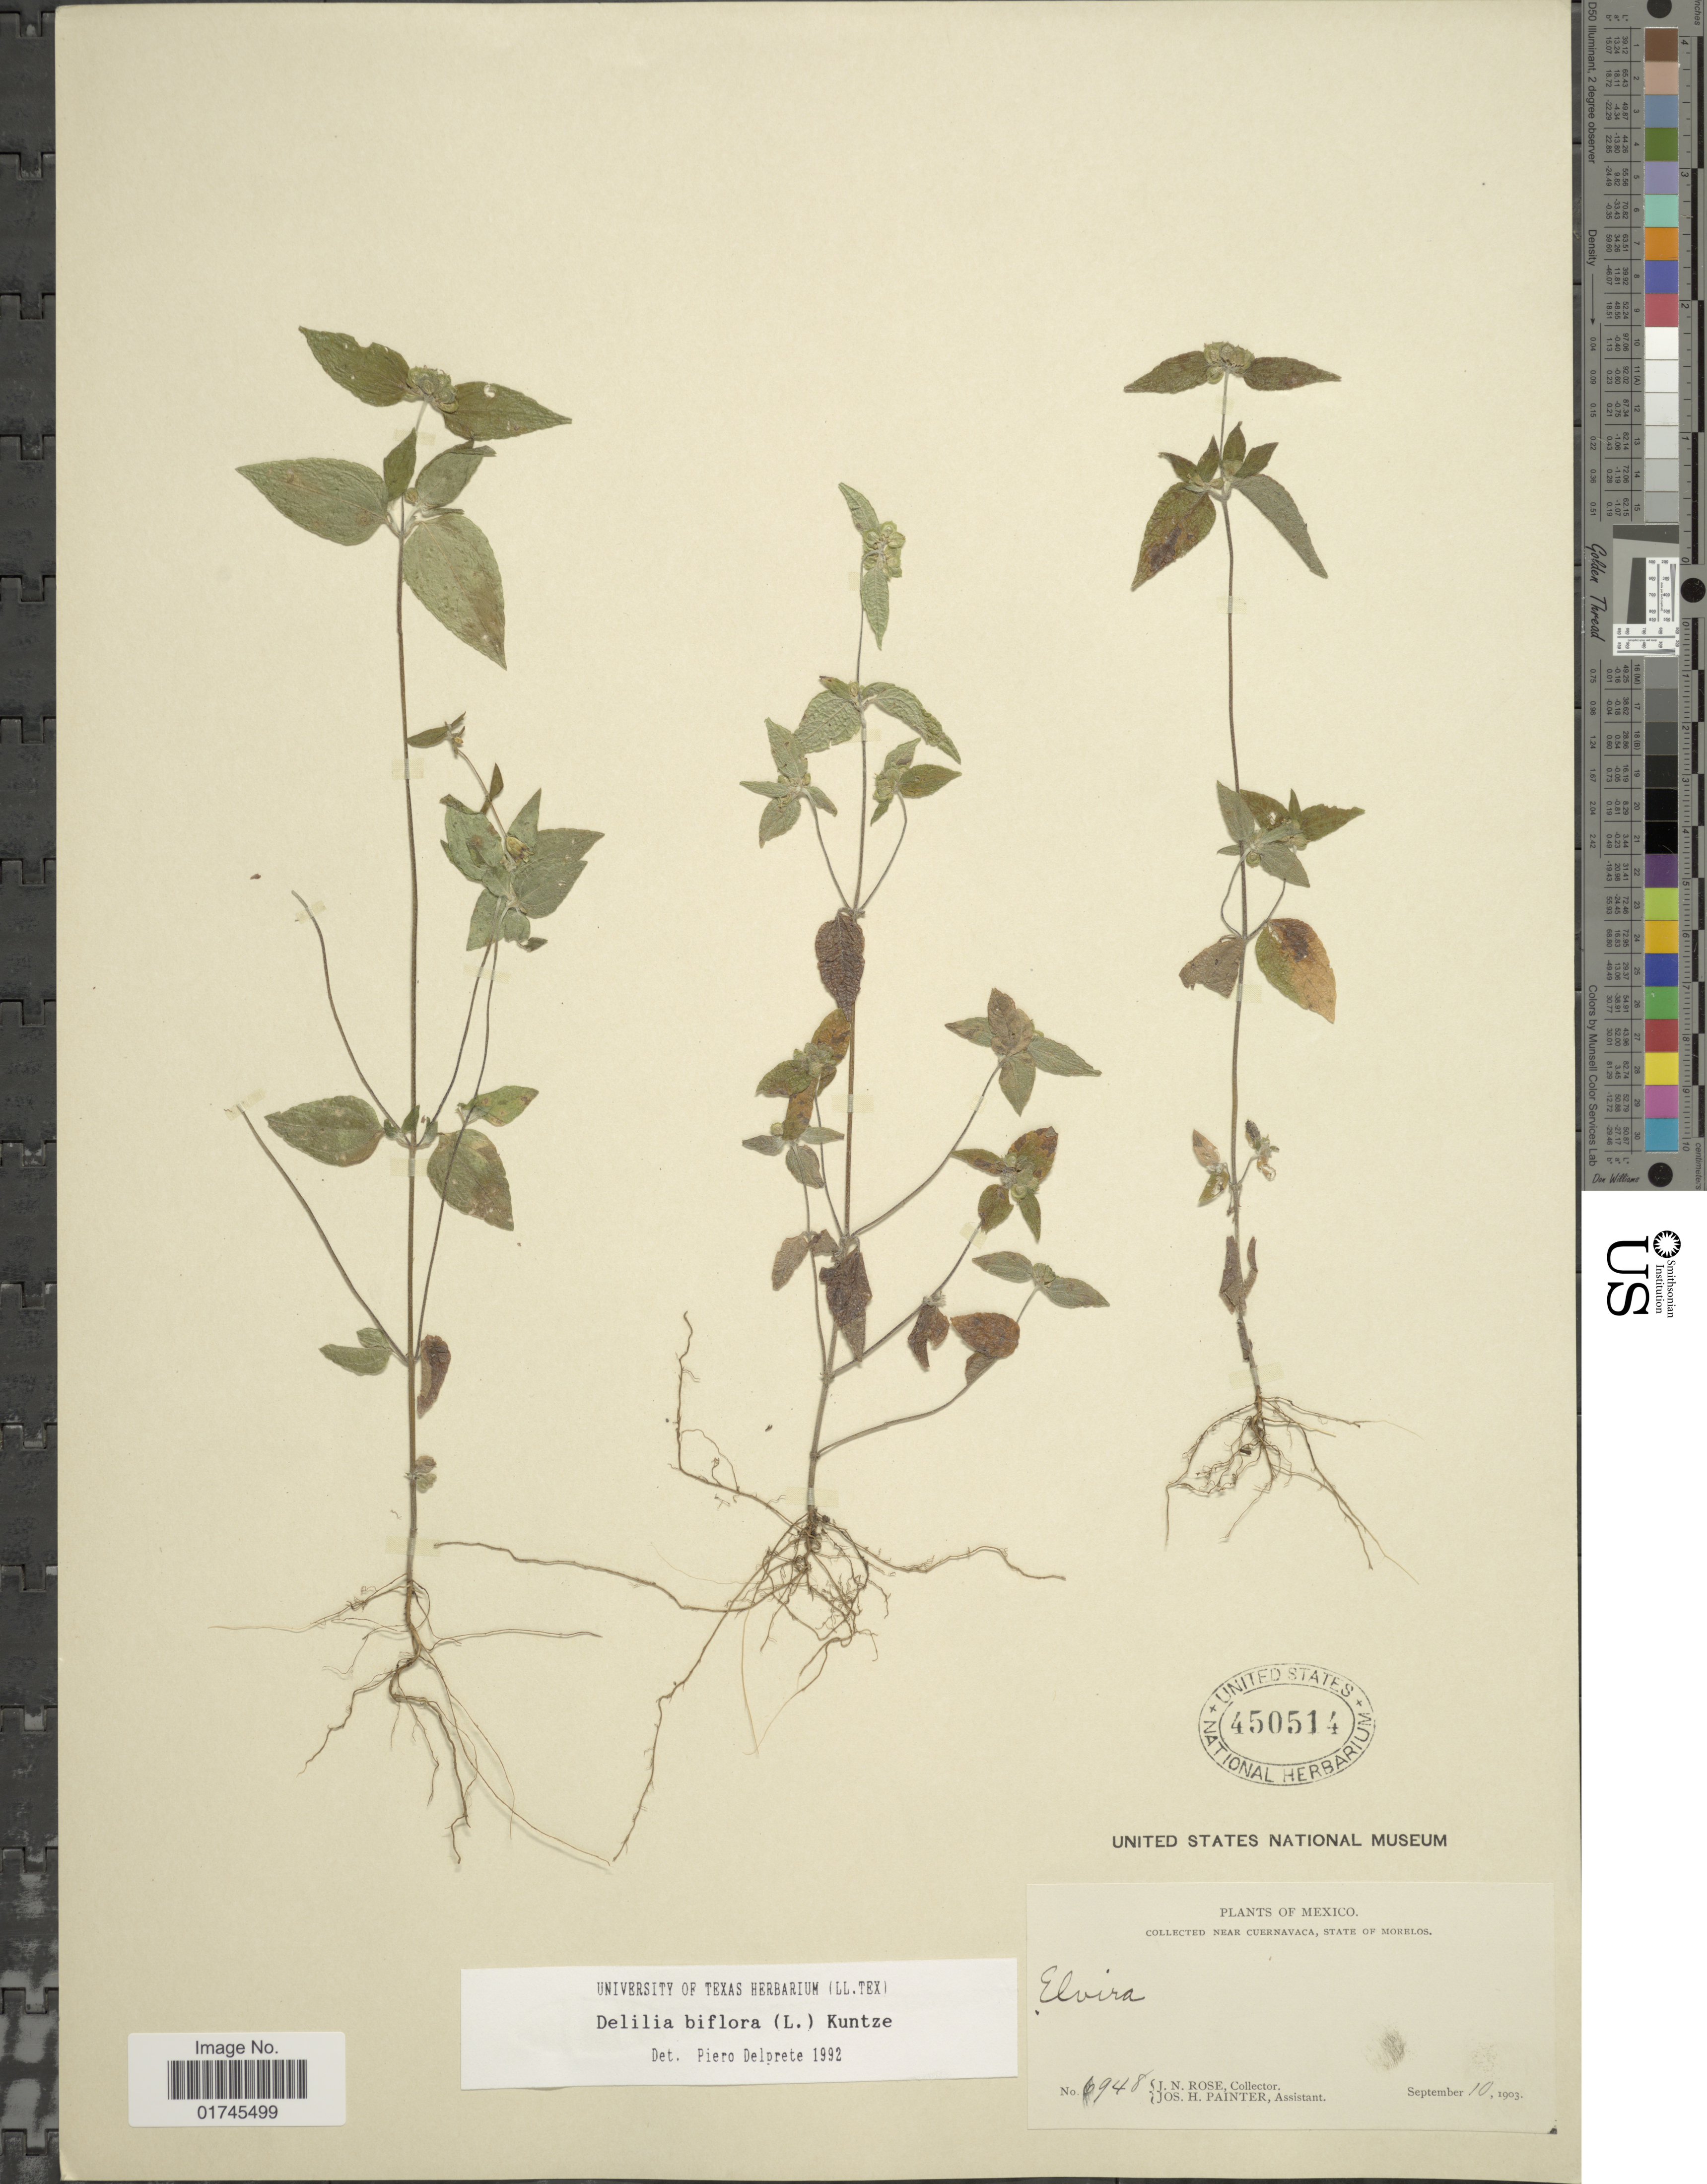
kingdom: Plantae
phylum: Tracheophyta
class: Magnoliopsida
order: Asterales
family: Asteraceae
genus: Delilia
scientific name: Delilia biflora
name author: (L.) Kuntze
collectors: J. N. Rose & J. H. Painter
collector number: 6948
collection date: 1903-09-10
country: Mexico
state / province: Morelos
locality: Near Cuernavaca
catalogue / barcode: US 450514